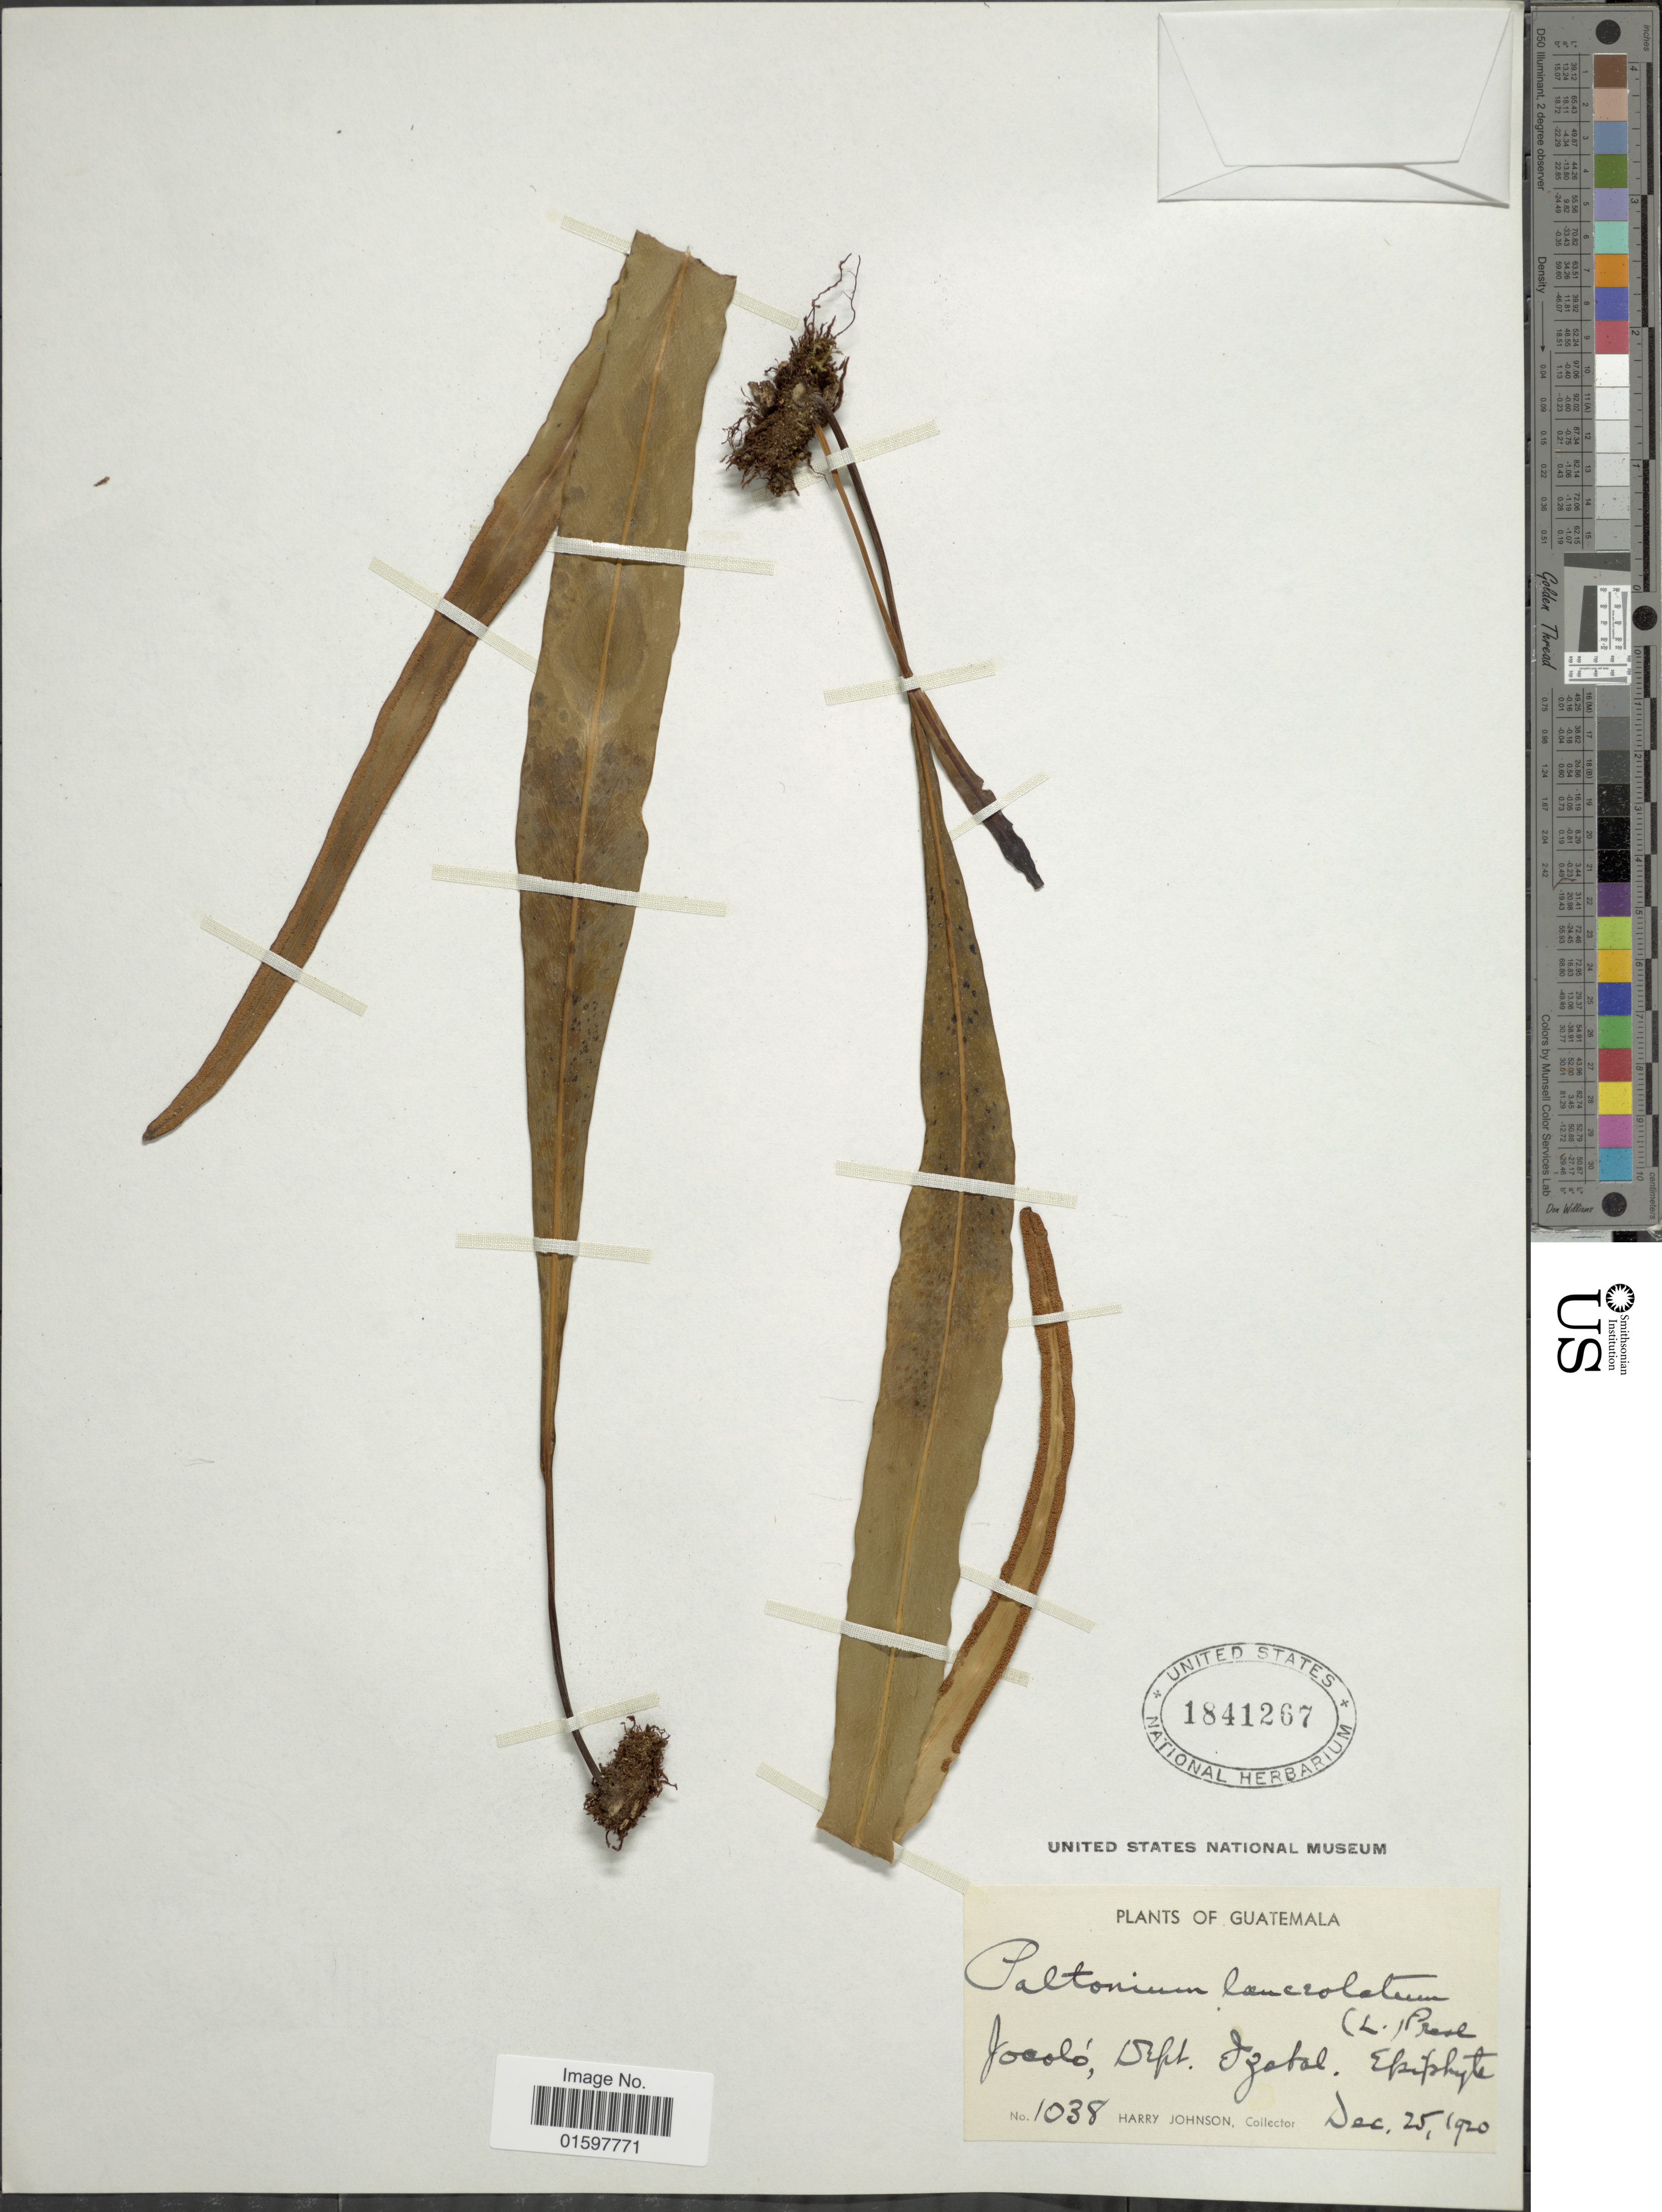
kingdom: Plantae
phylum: Tracheophyta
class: Polypodiopsida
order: Polypodiales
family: Polypodiaceae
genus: Pleopeltis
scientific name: Pleopeltis marginata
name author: A.R. Sm. & Tejero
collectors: H. Johnson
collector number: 1038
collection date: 1920-12-25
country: Guatemala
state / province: Izabal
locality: Jocoló.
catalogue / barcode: US 1841267